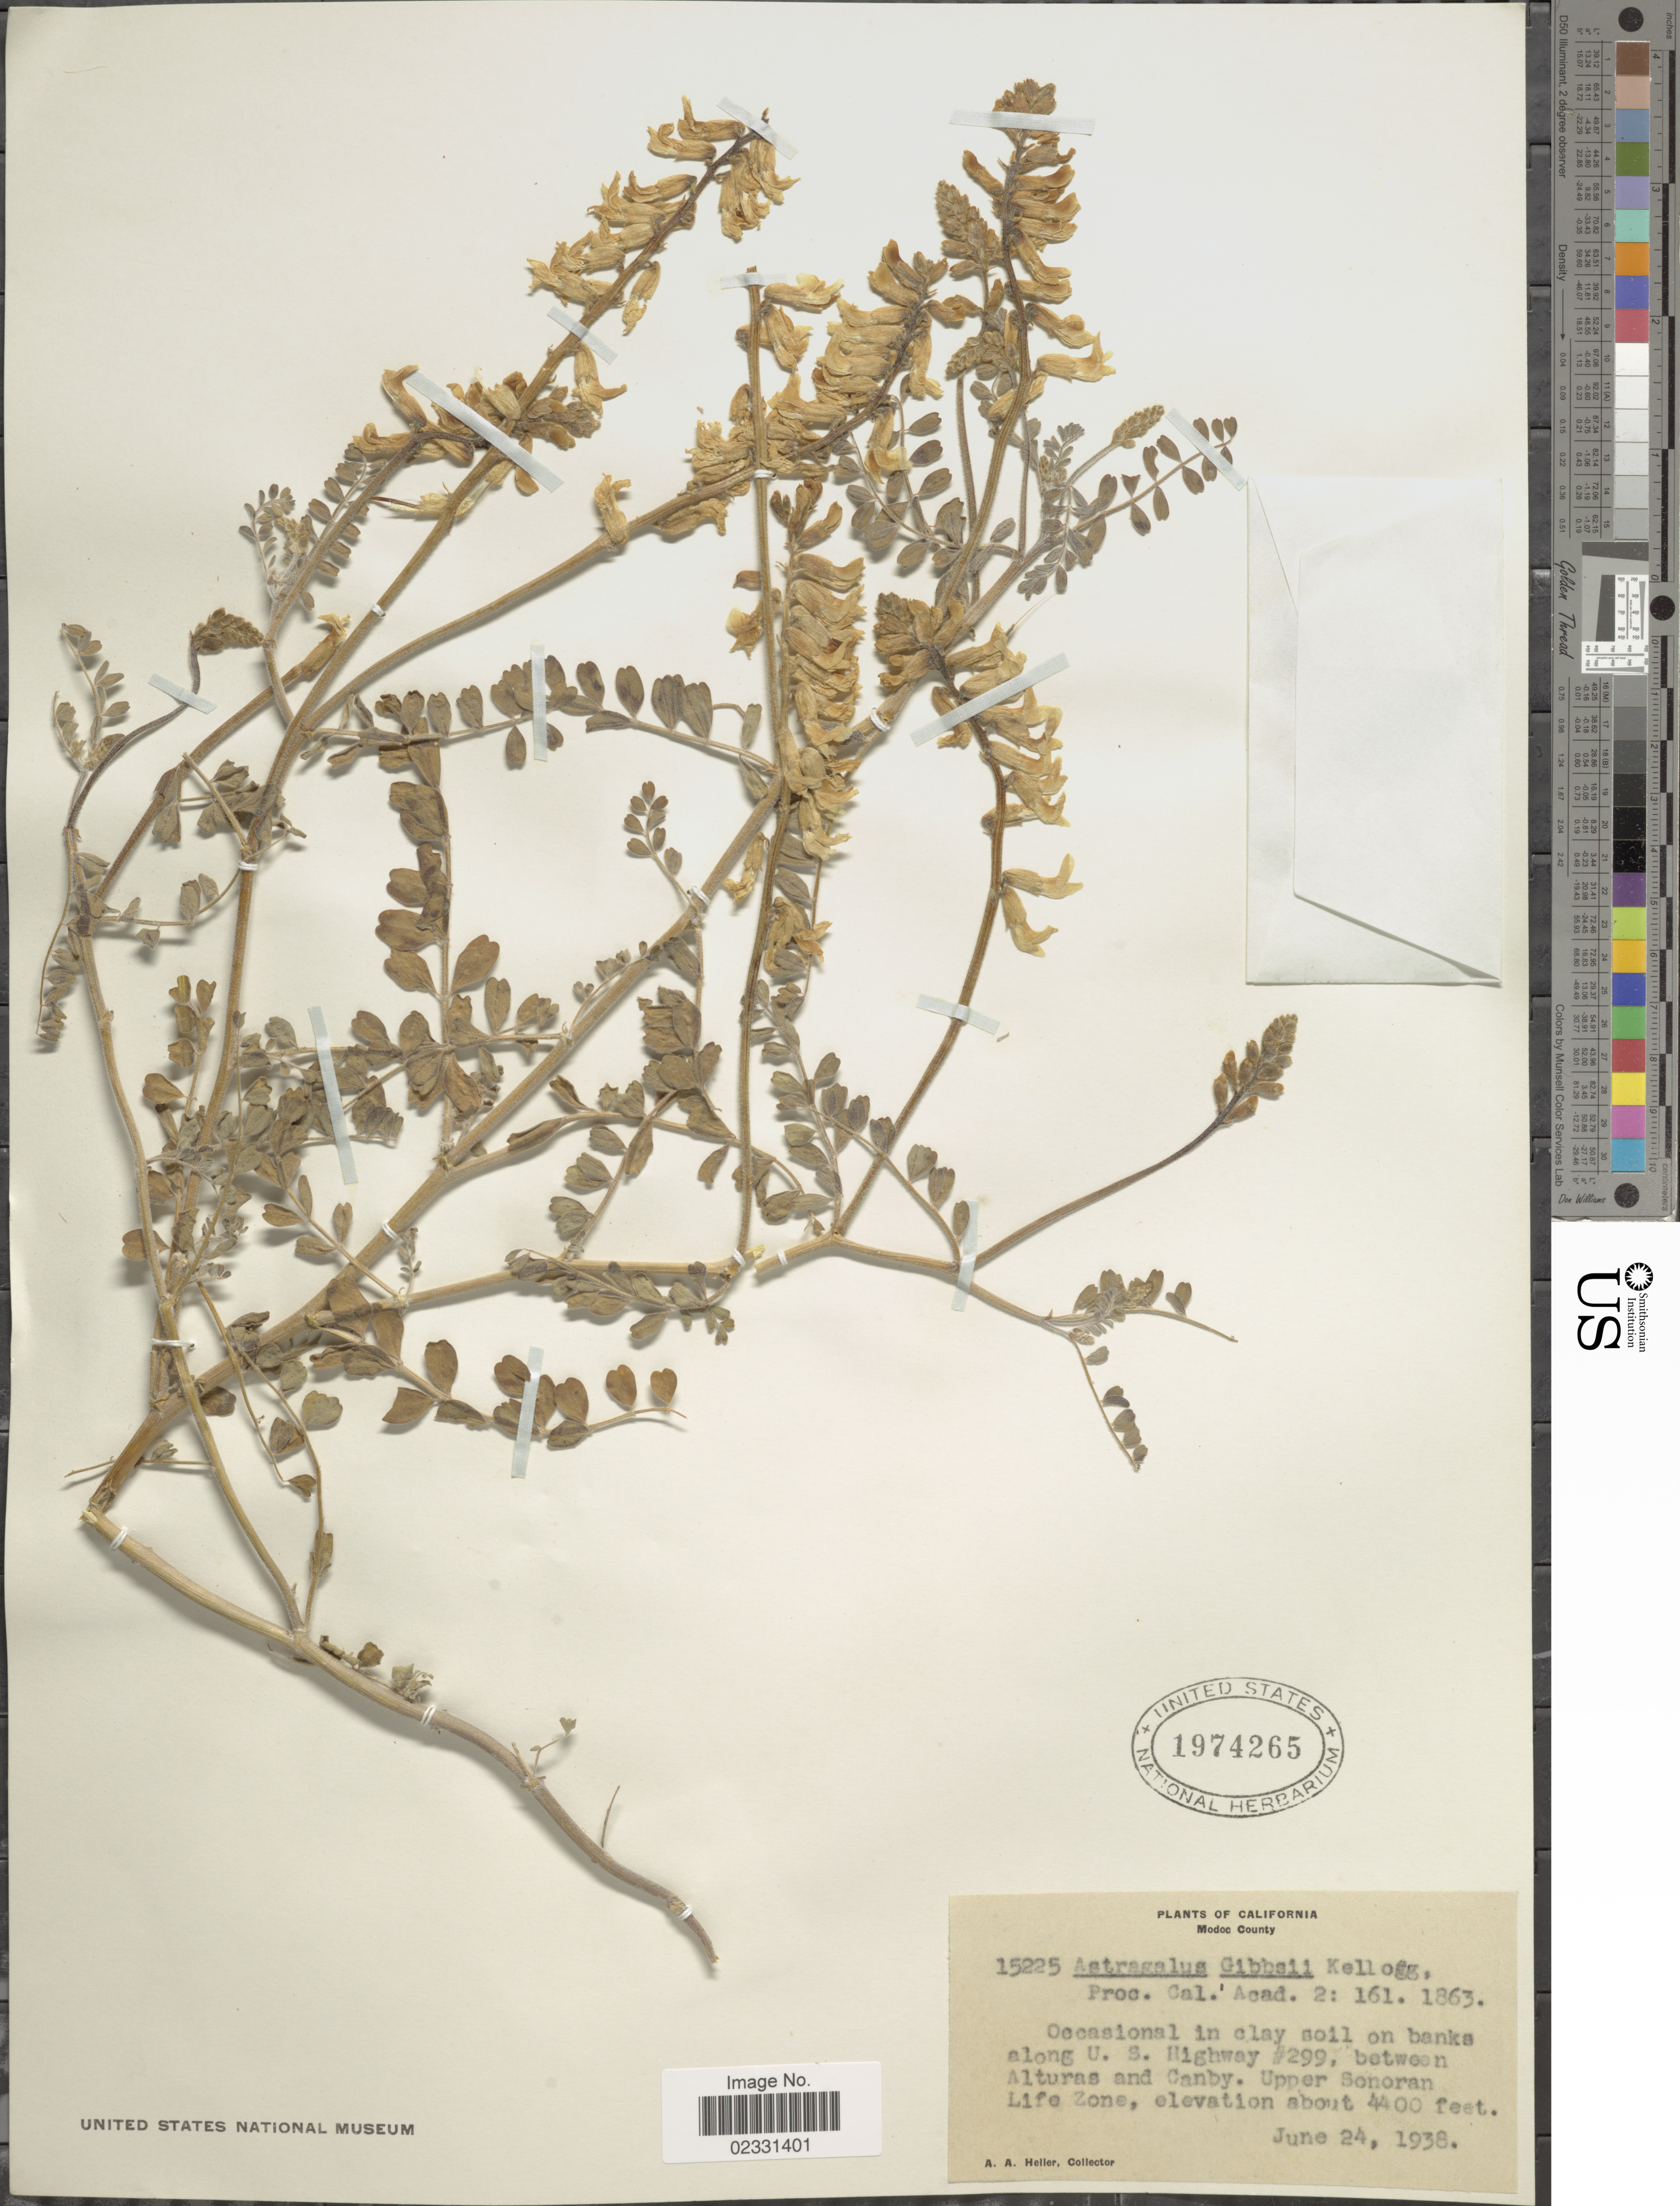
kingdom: Plantae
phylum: Tracheophyta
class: Magnoliopsida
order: Fabales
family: Fabaceae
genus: Astragalus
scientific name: Astragalus gibbsii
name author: Kellogg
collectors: A. A. Heller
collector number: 15225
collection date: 1938-06-24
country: United States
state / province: California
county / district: Modoc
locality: Modoc County, along U.S. Highway #299, between Alturas and Canby. Upper Sonoran Life Zone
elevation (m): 1341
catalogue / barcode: US 1974265